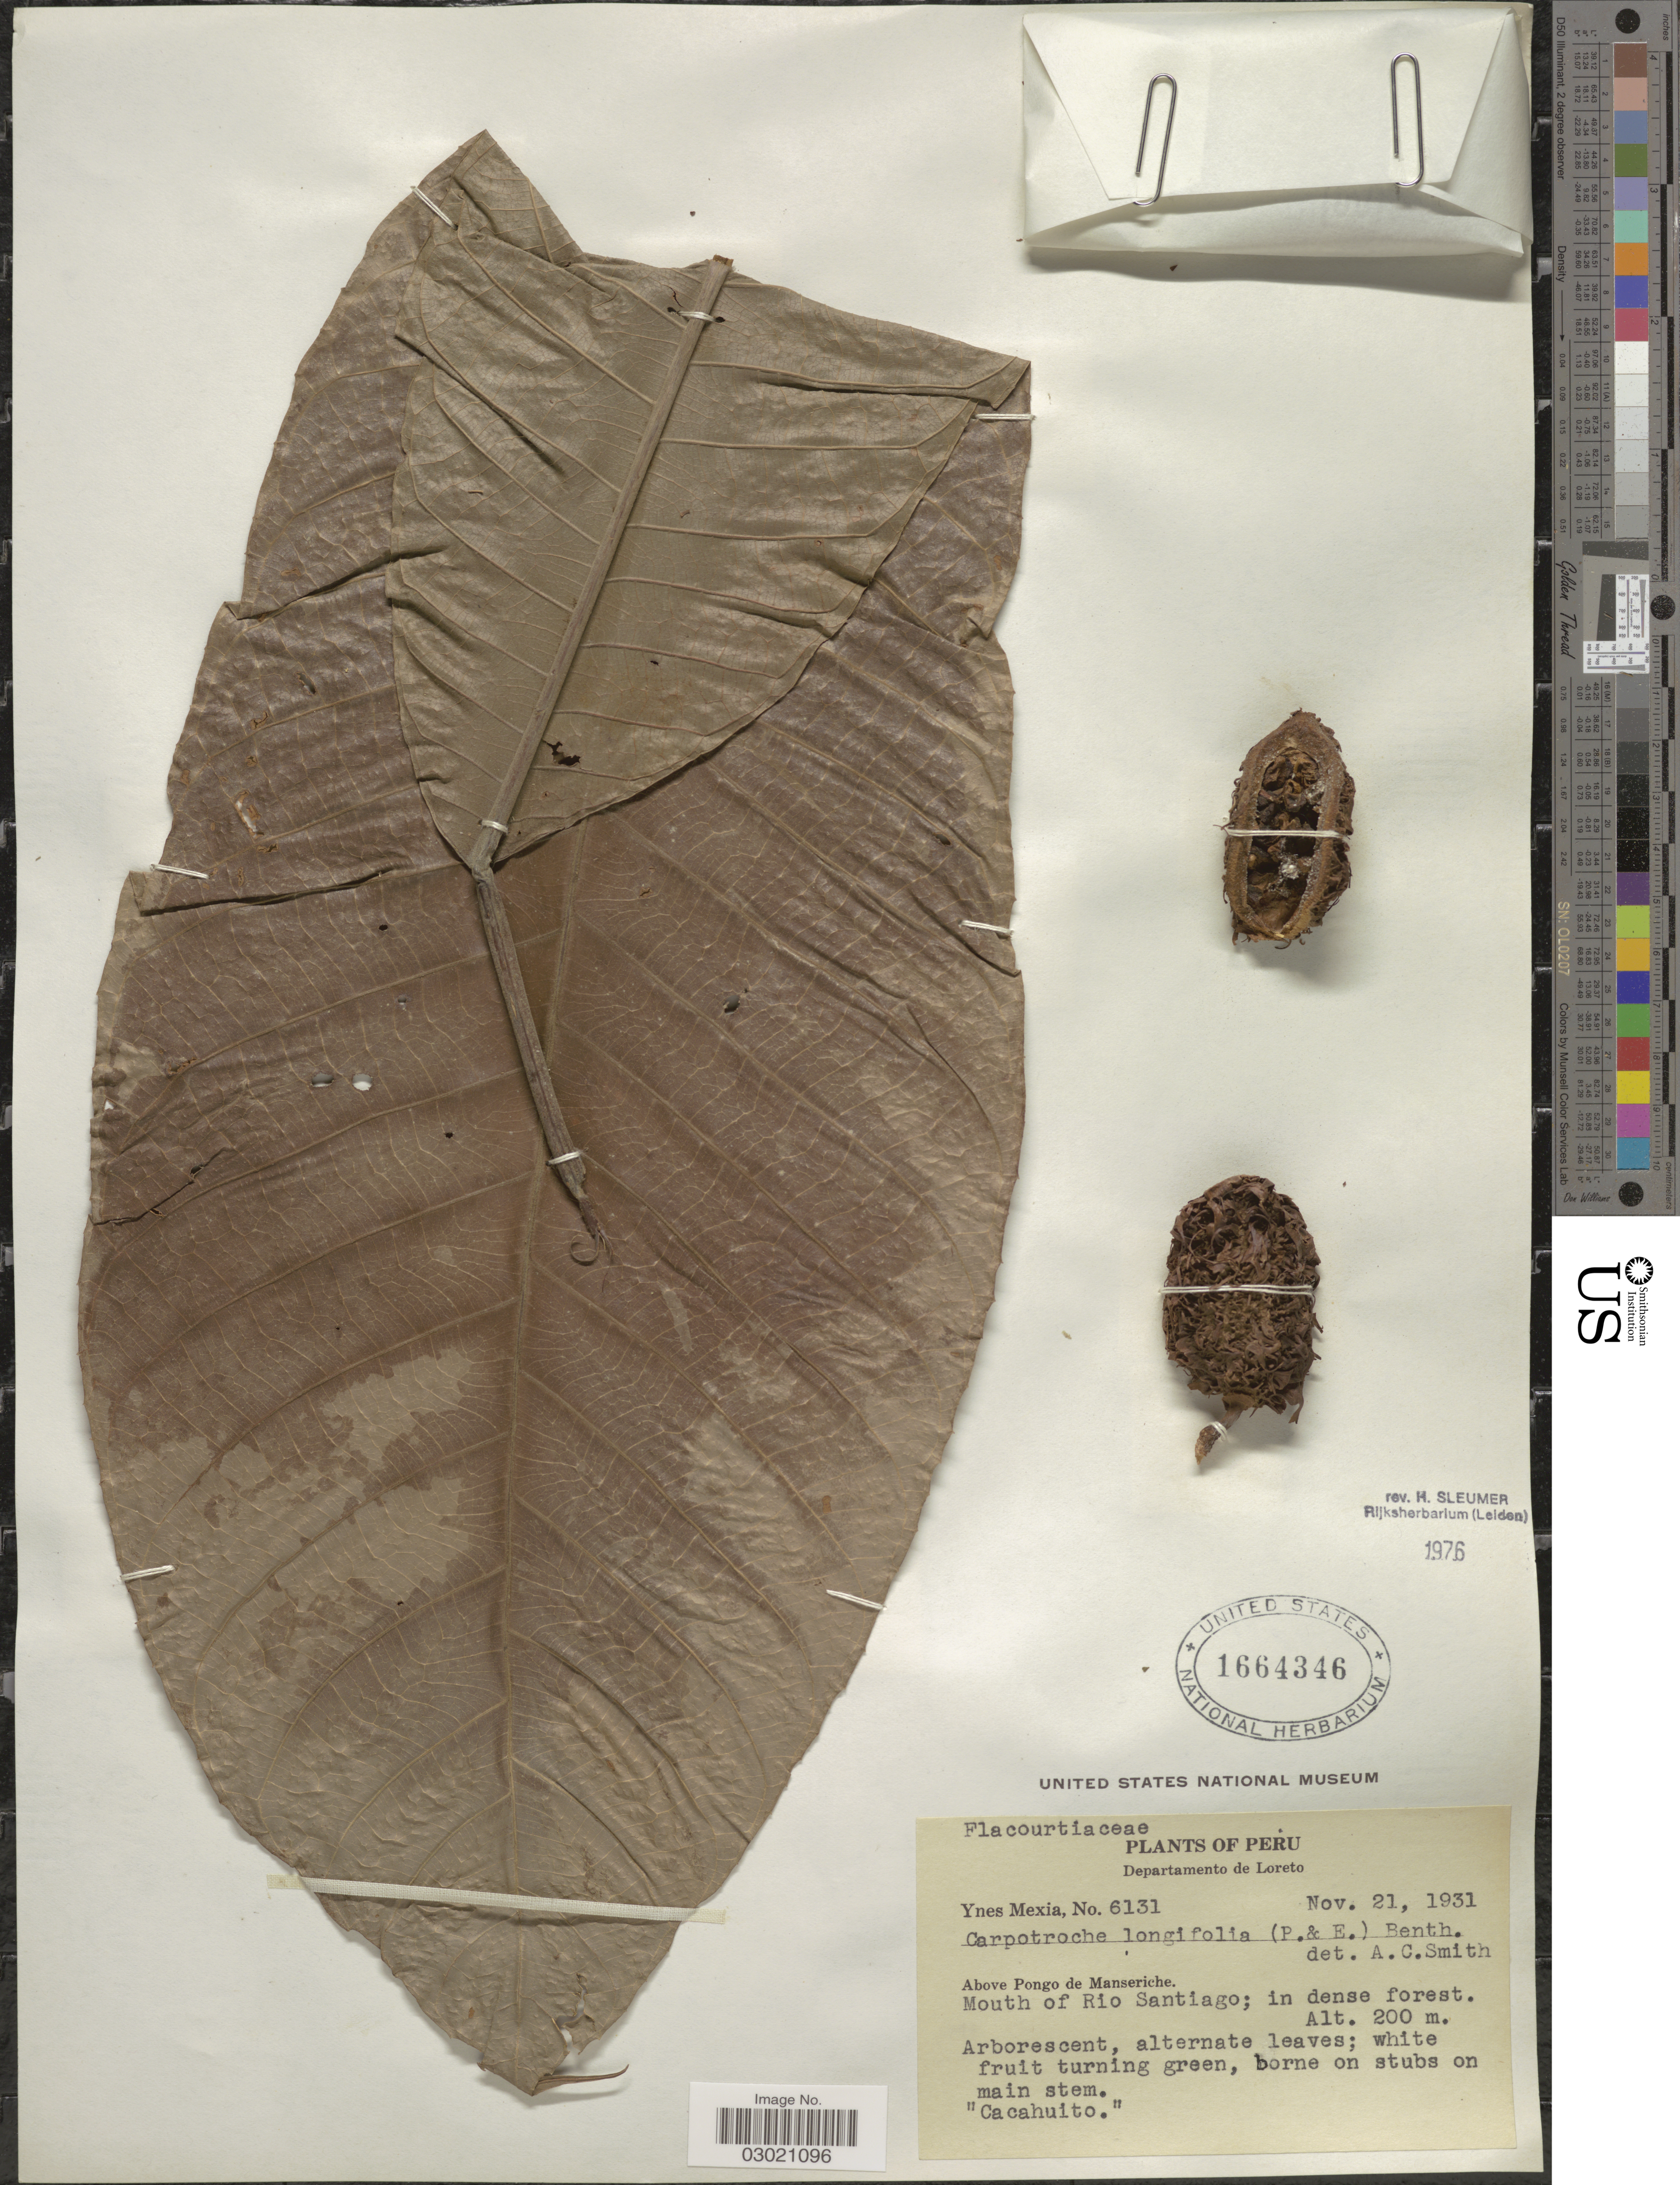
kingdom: Plantae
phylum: Tracheophyta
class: Magnoliopsida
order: Malpighiales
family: Achariaceae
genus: Carpotroche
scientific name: Carpotroche longifolia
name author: (Poepp.) Benth.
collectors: Y. Mexia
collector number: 6131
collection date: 1931-11-21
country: Peru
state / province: Loreto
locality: Departamento de Loreto, Above Pongo de Manseriche. Mouth of Rio Santiago.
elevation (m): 200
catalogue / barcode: US 1664346